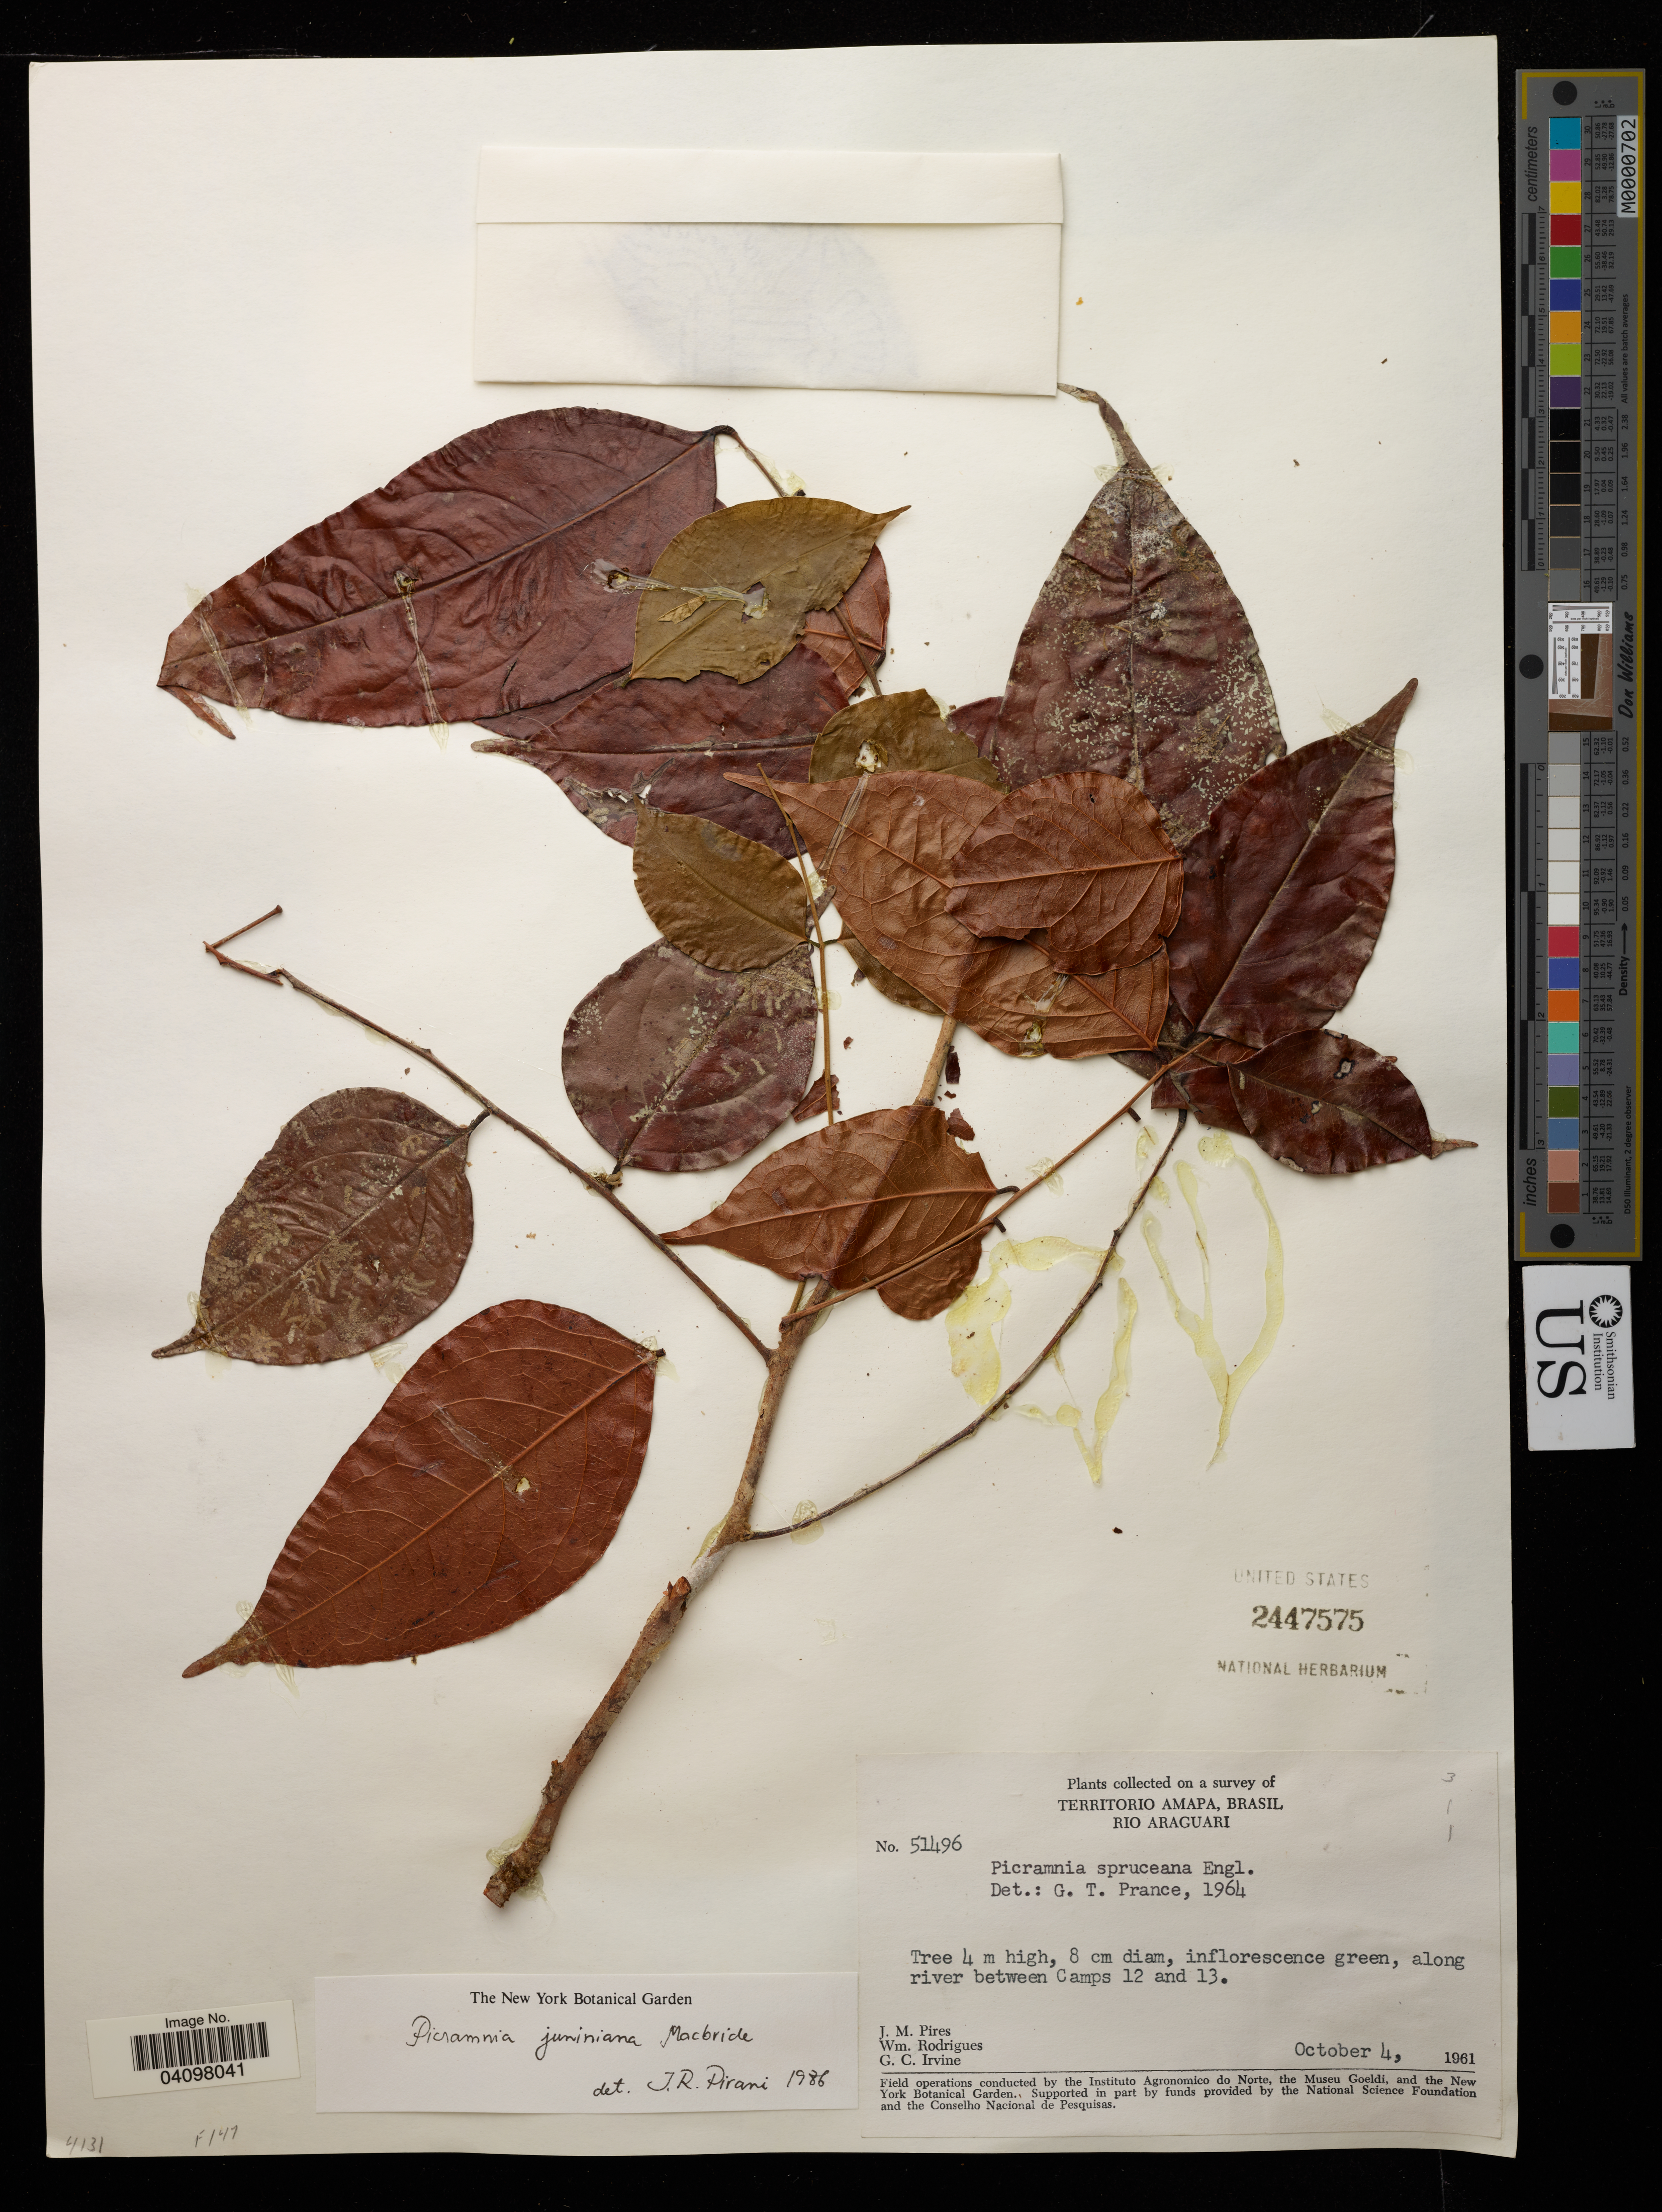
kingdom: Plantae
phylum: Tracheophyta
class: Magnoliopsida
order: Picramniales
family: Picramniaceae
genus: Picramnia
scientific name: Picramnia juniniana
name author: J.F. Macbr.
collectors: J. M. Pires, W. Rodrigues & G. Irvine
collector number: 51496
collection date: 1961-10-04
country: Brazil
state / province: Amapá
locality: Rio Araguari.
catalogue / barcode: US 2447575